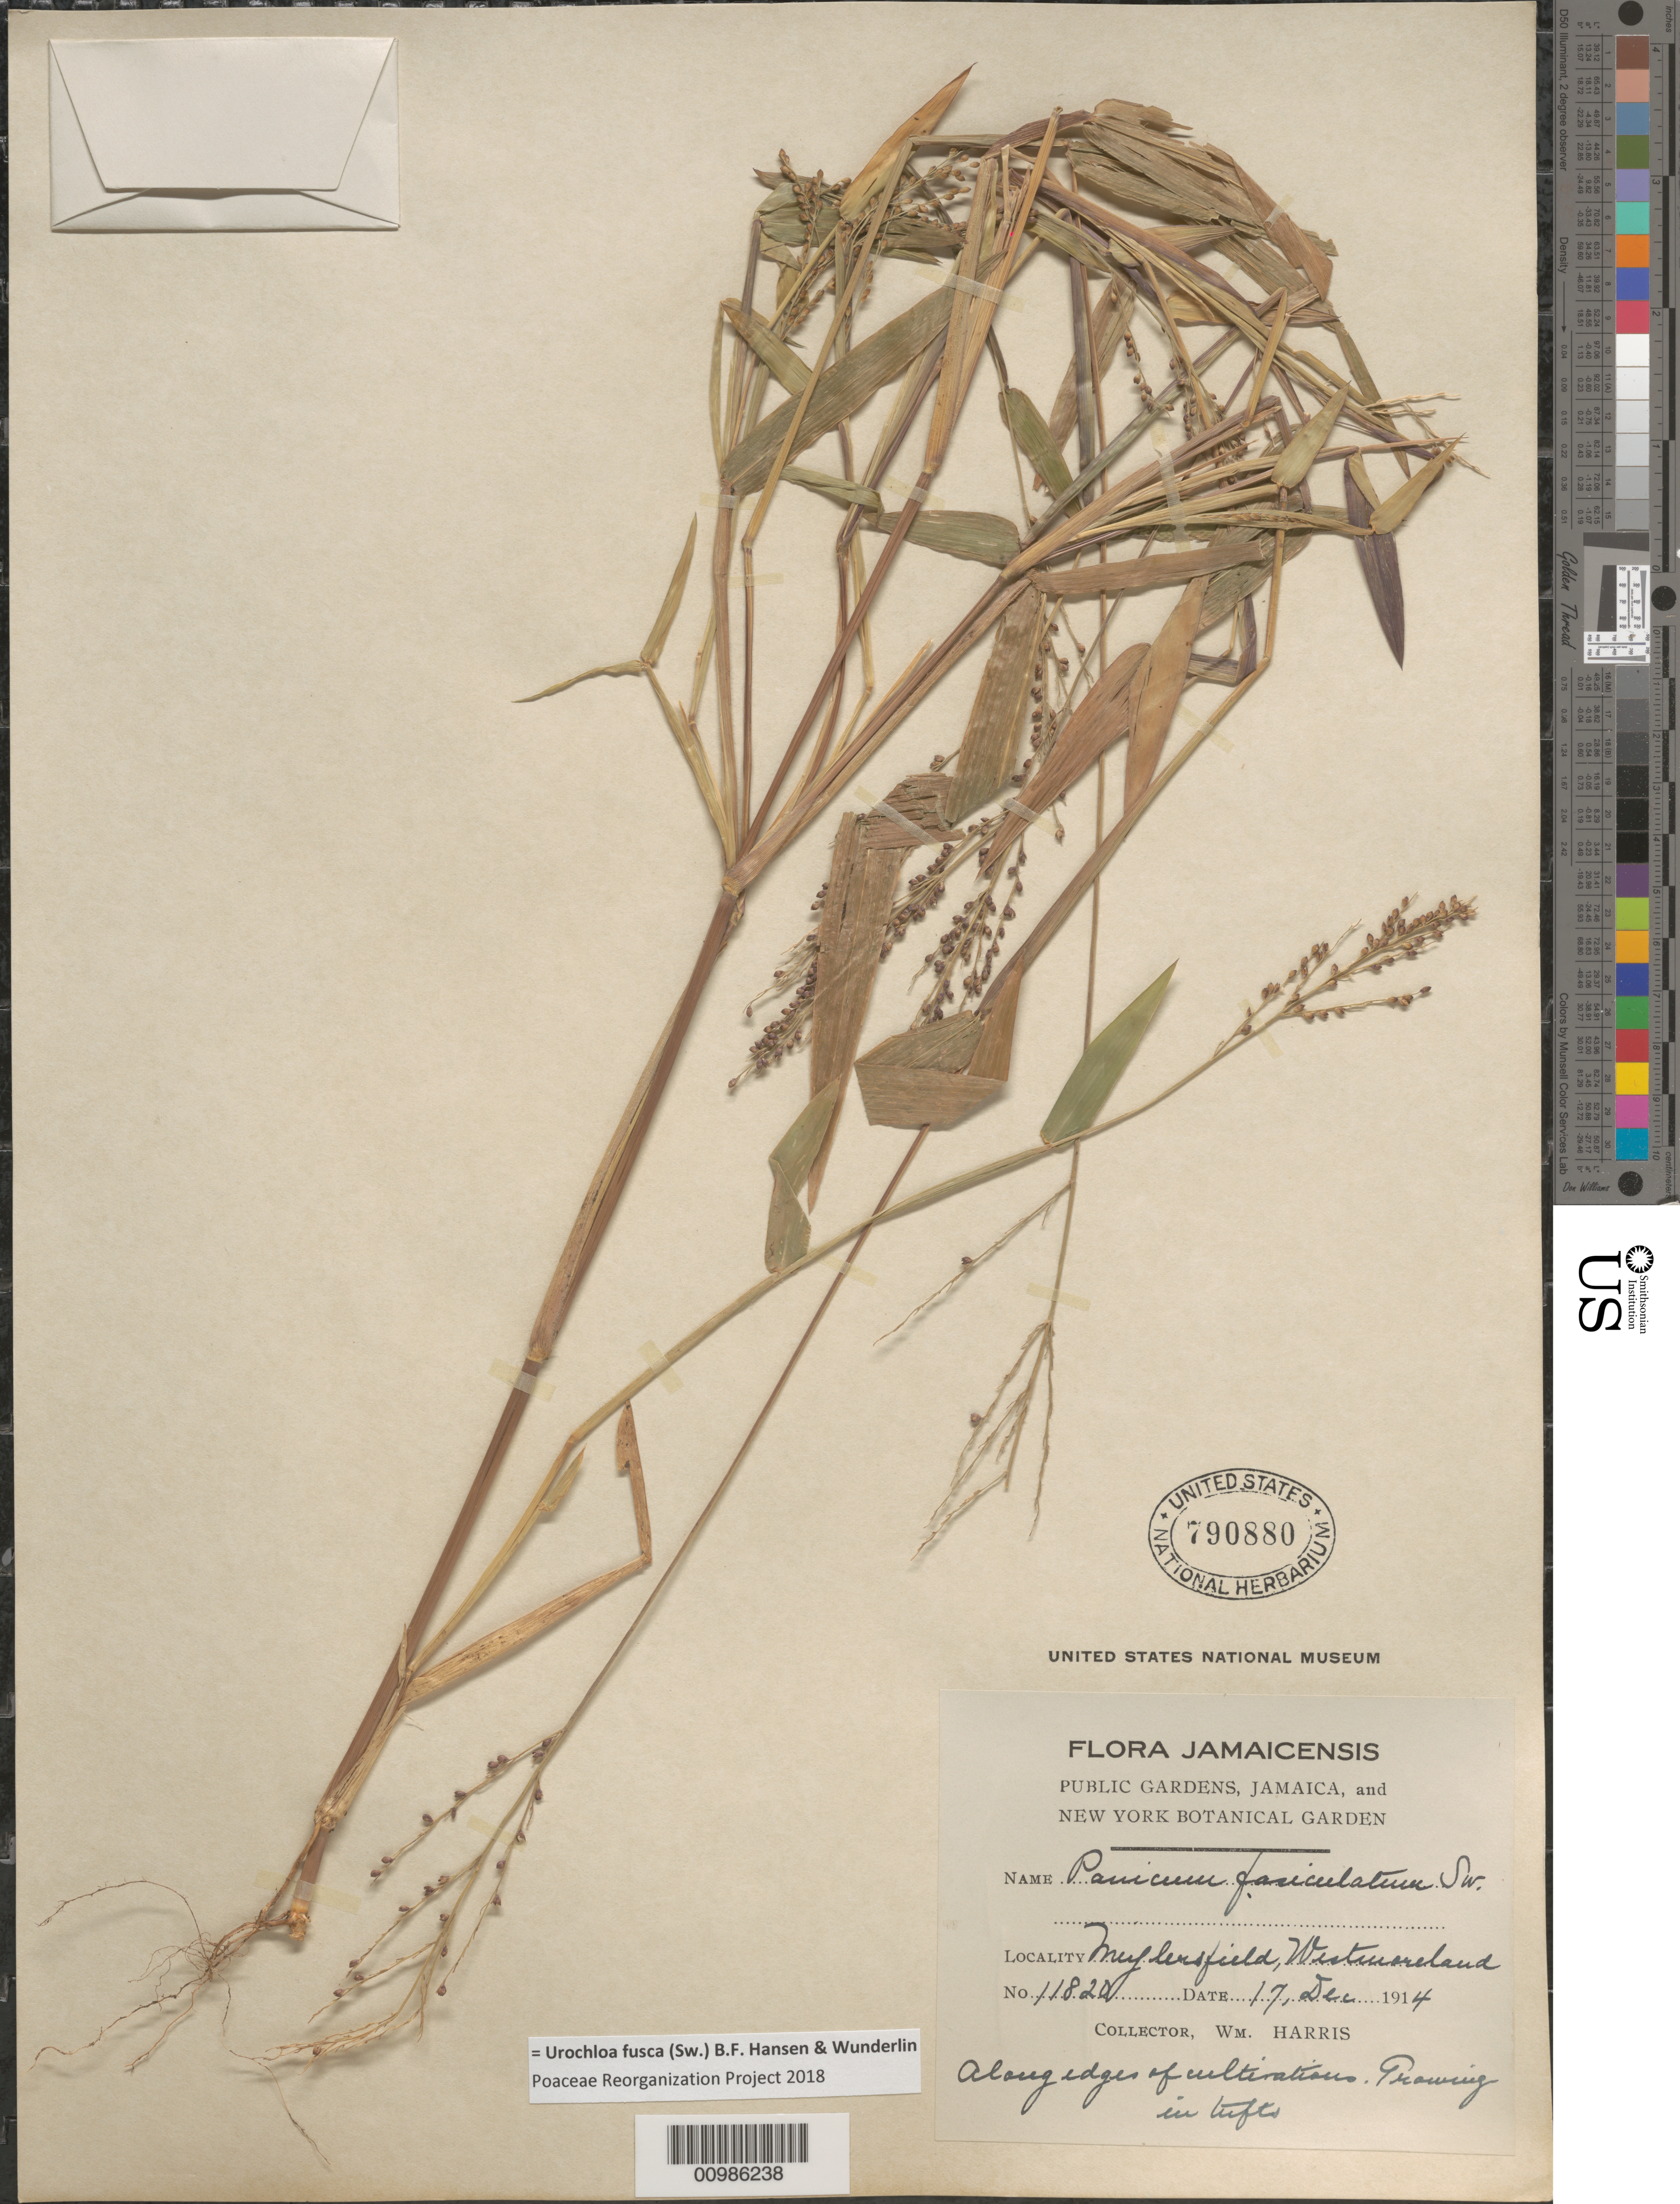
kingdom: Plantae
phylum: Tracheophyta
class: Liliopsida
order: Poales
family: Poaceae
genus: Brachiaria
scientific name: Brachiaria fasciculata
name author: (Sw.) Parodi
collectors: W. H. Harris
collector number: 11820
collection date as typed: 17 Dec 1914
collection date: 1914-12-17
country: Jamaica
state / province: Westmoreland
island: Jamaica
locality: Meylersfield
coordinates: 0 N, 0 E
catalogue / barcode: US 790880